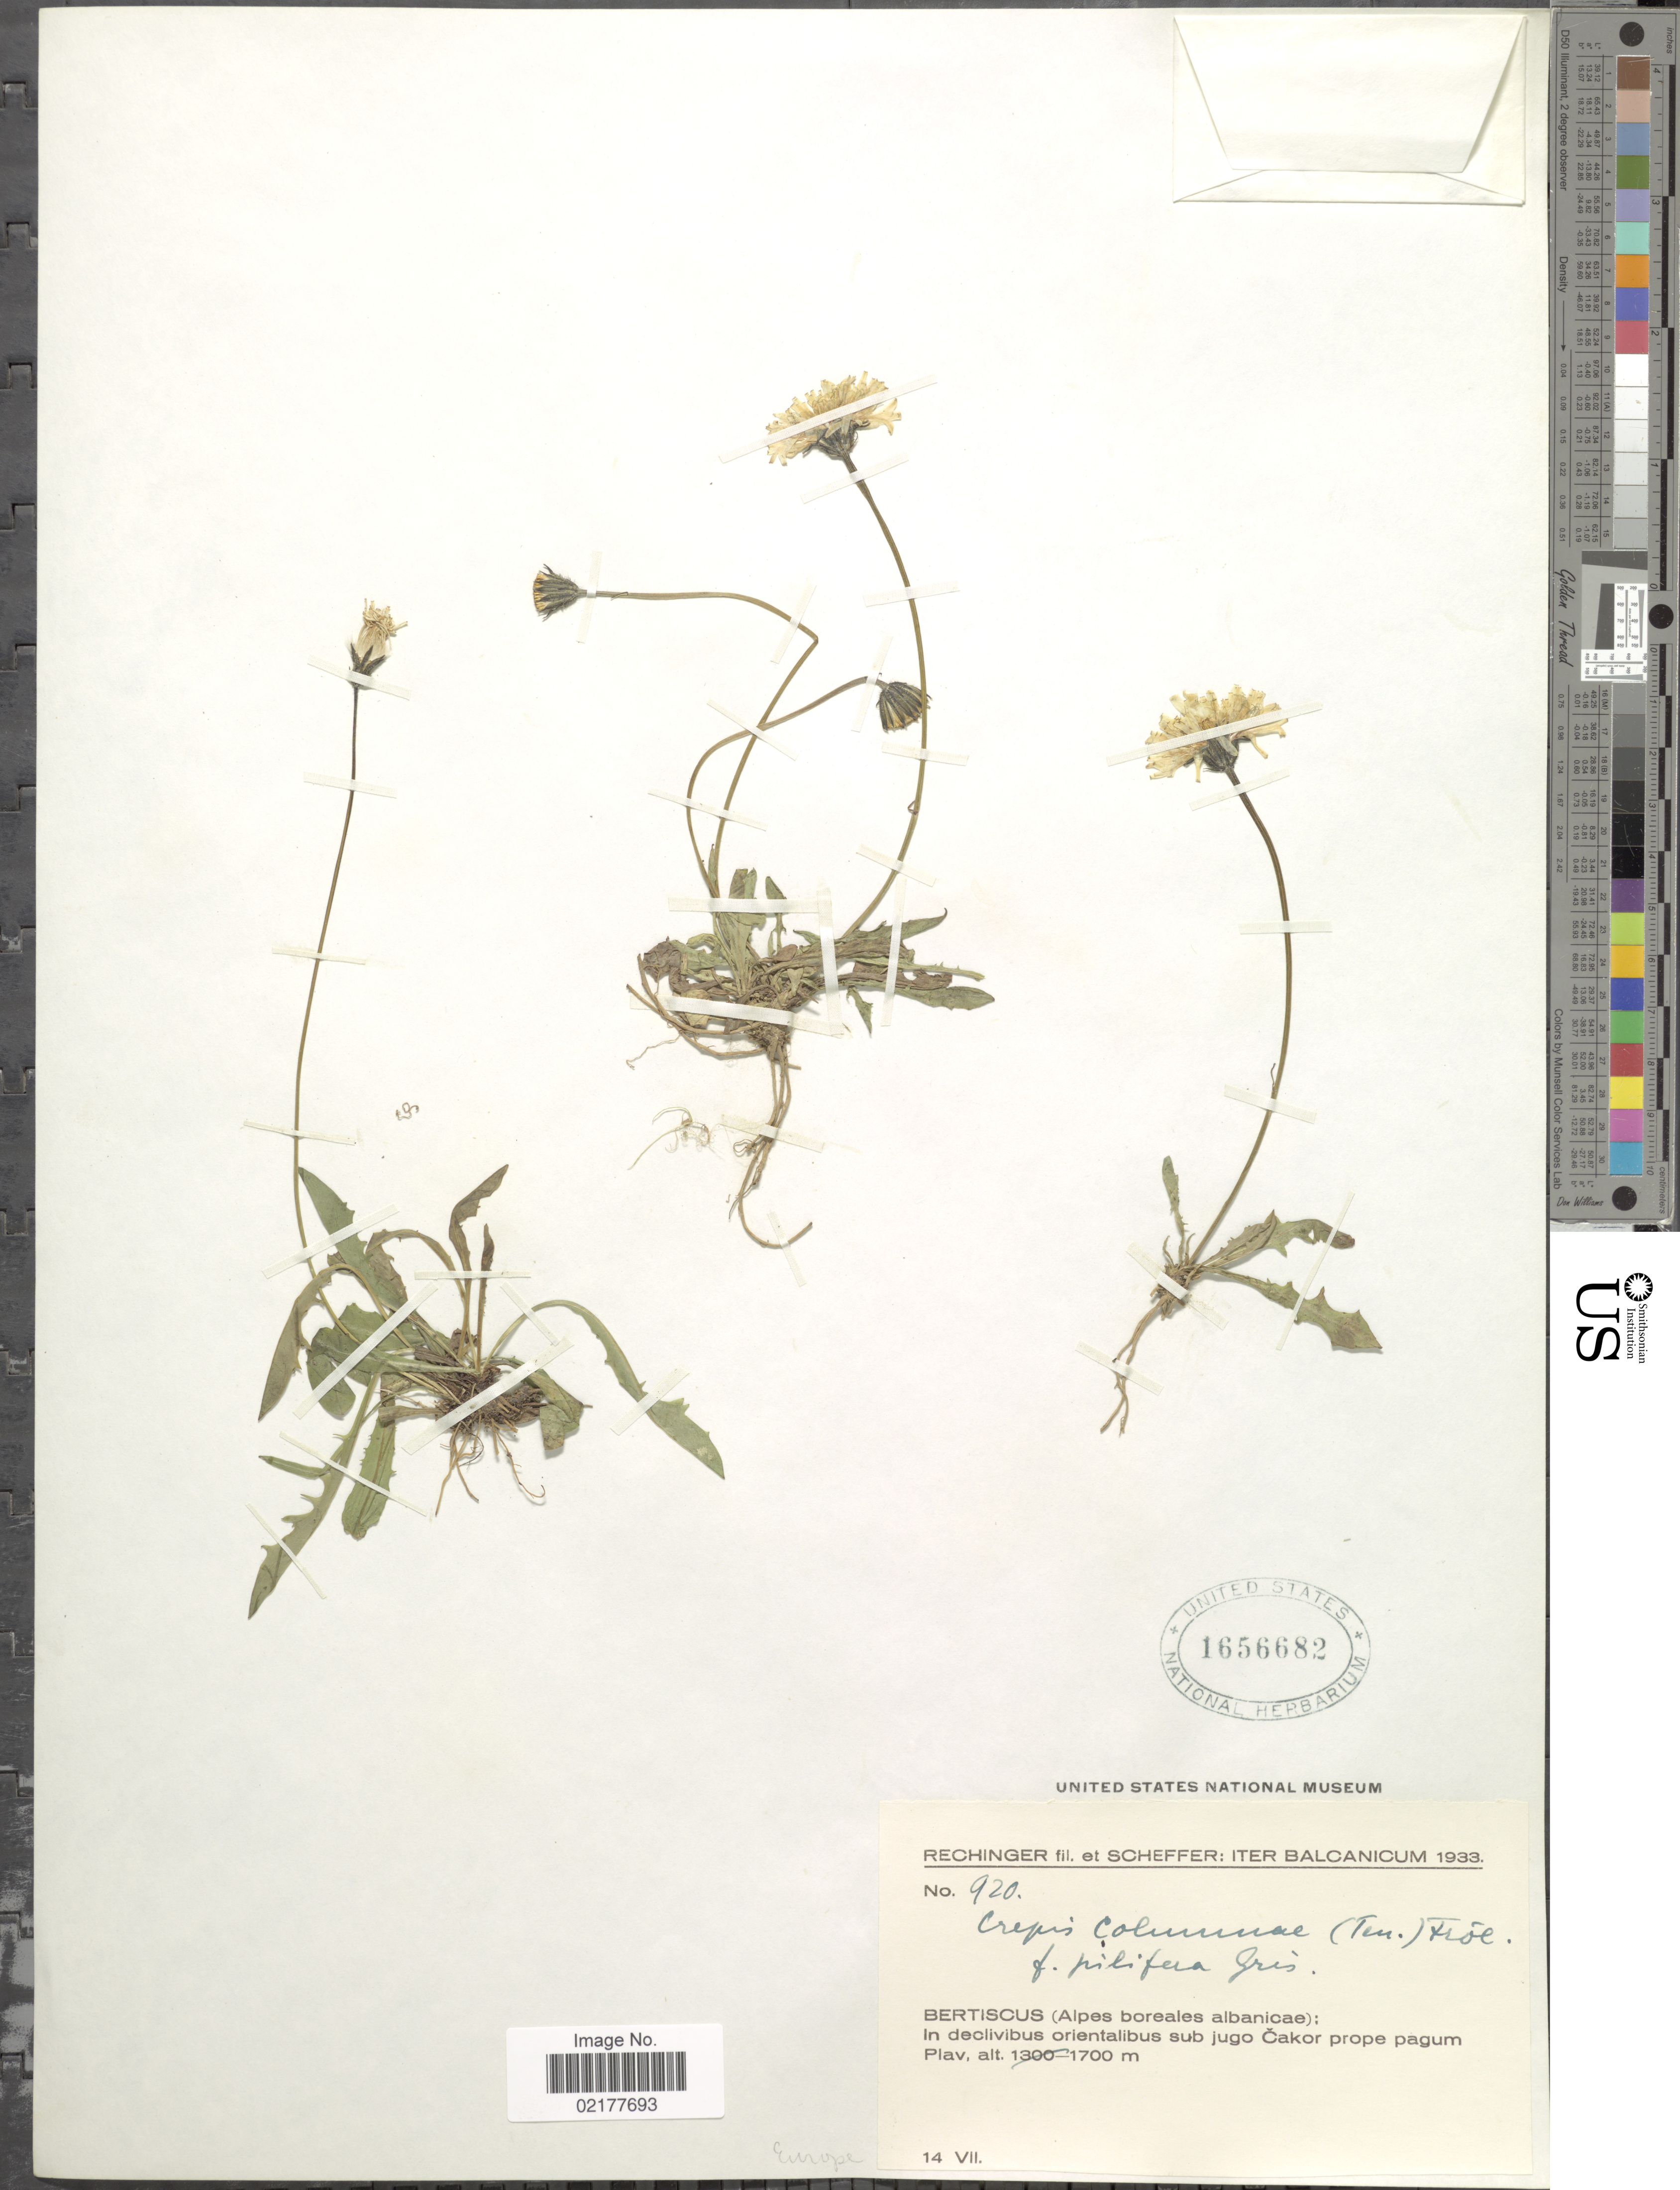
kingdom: Plantae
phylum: Tracheophyta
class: Magnoliopsida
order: Asterales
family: Asteraceae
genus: Crepis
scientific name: Crepis aurea subsp. glabrescens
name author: (Caruel) Arcang.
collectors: -- Rechinger & Scheffer, --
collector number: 920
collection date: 1930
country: Montenegro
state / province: Plav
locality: Balcanicum. Bertiscus (Alpes boreales albanicae): In declivibus orientalibus sub jugo Cakor (Mt.Cakor) prope pagum Plav (Opstina Plav)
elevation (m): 1700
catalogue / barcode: US 1656682